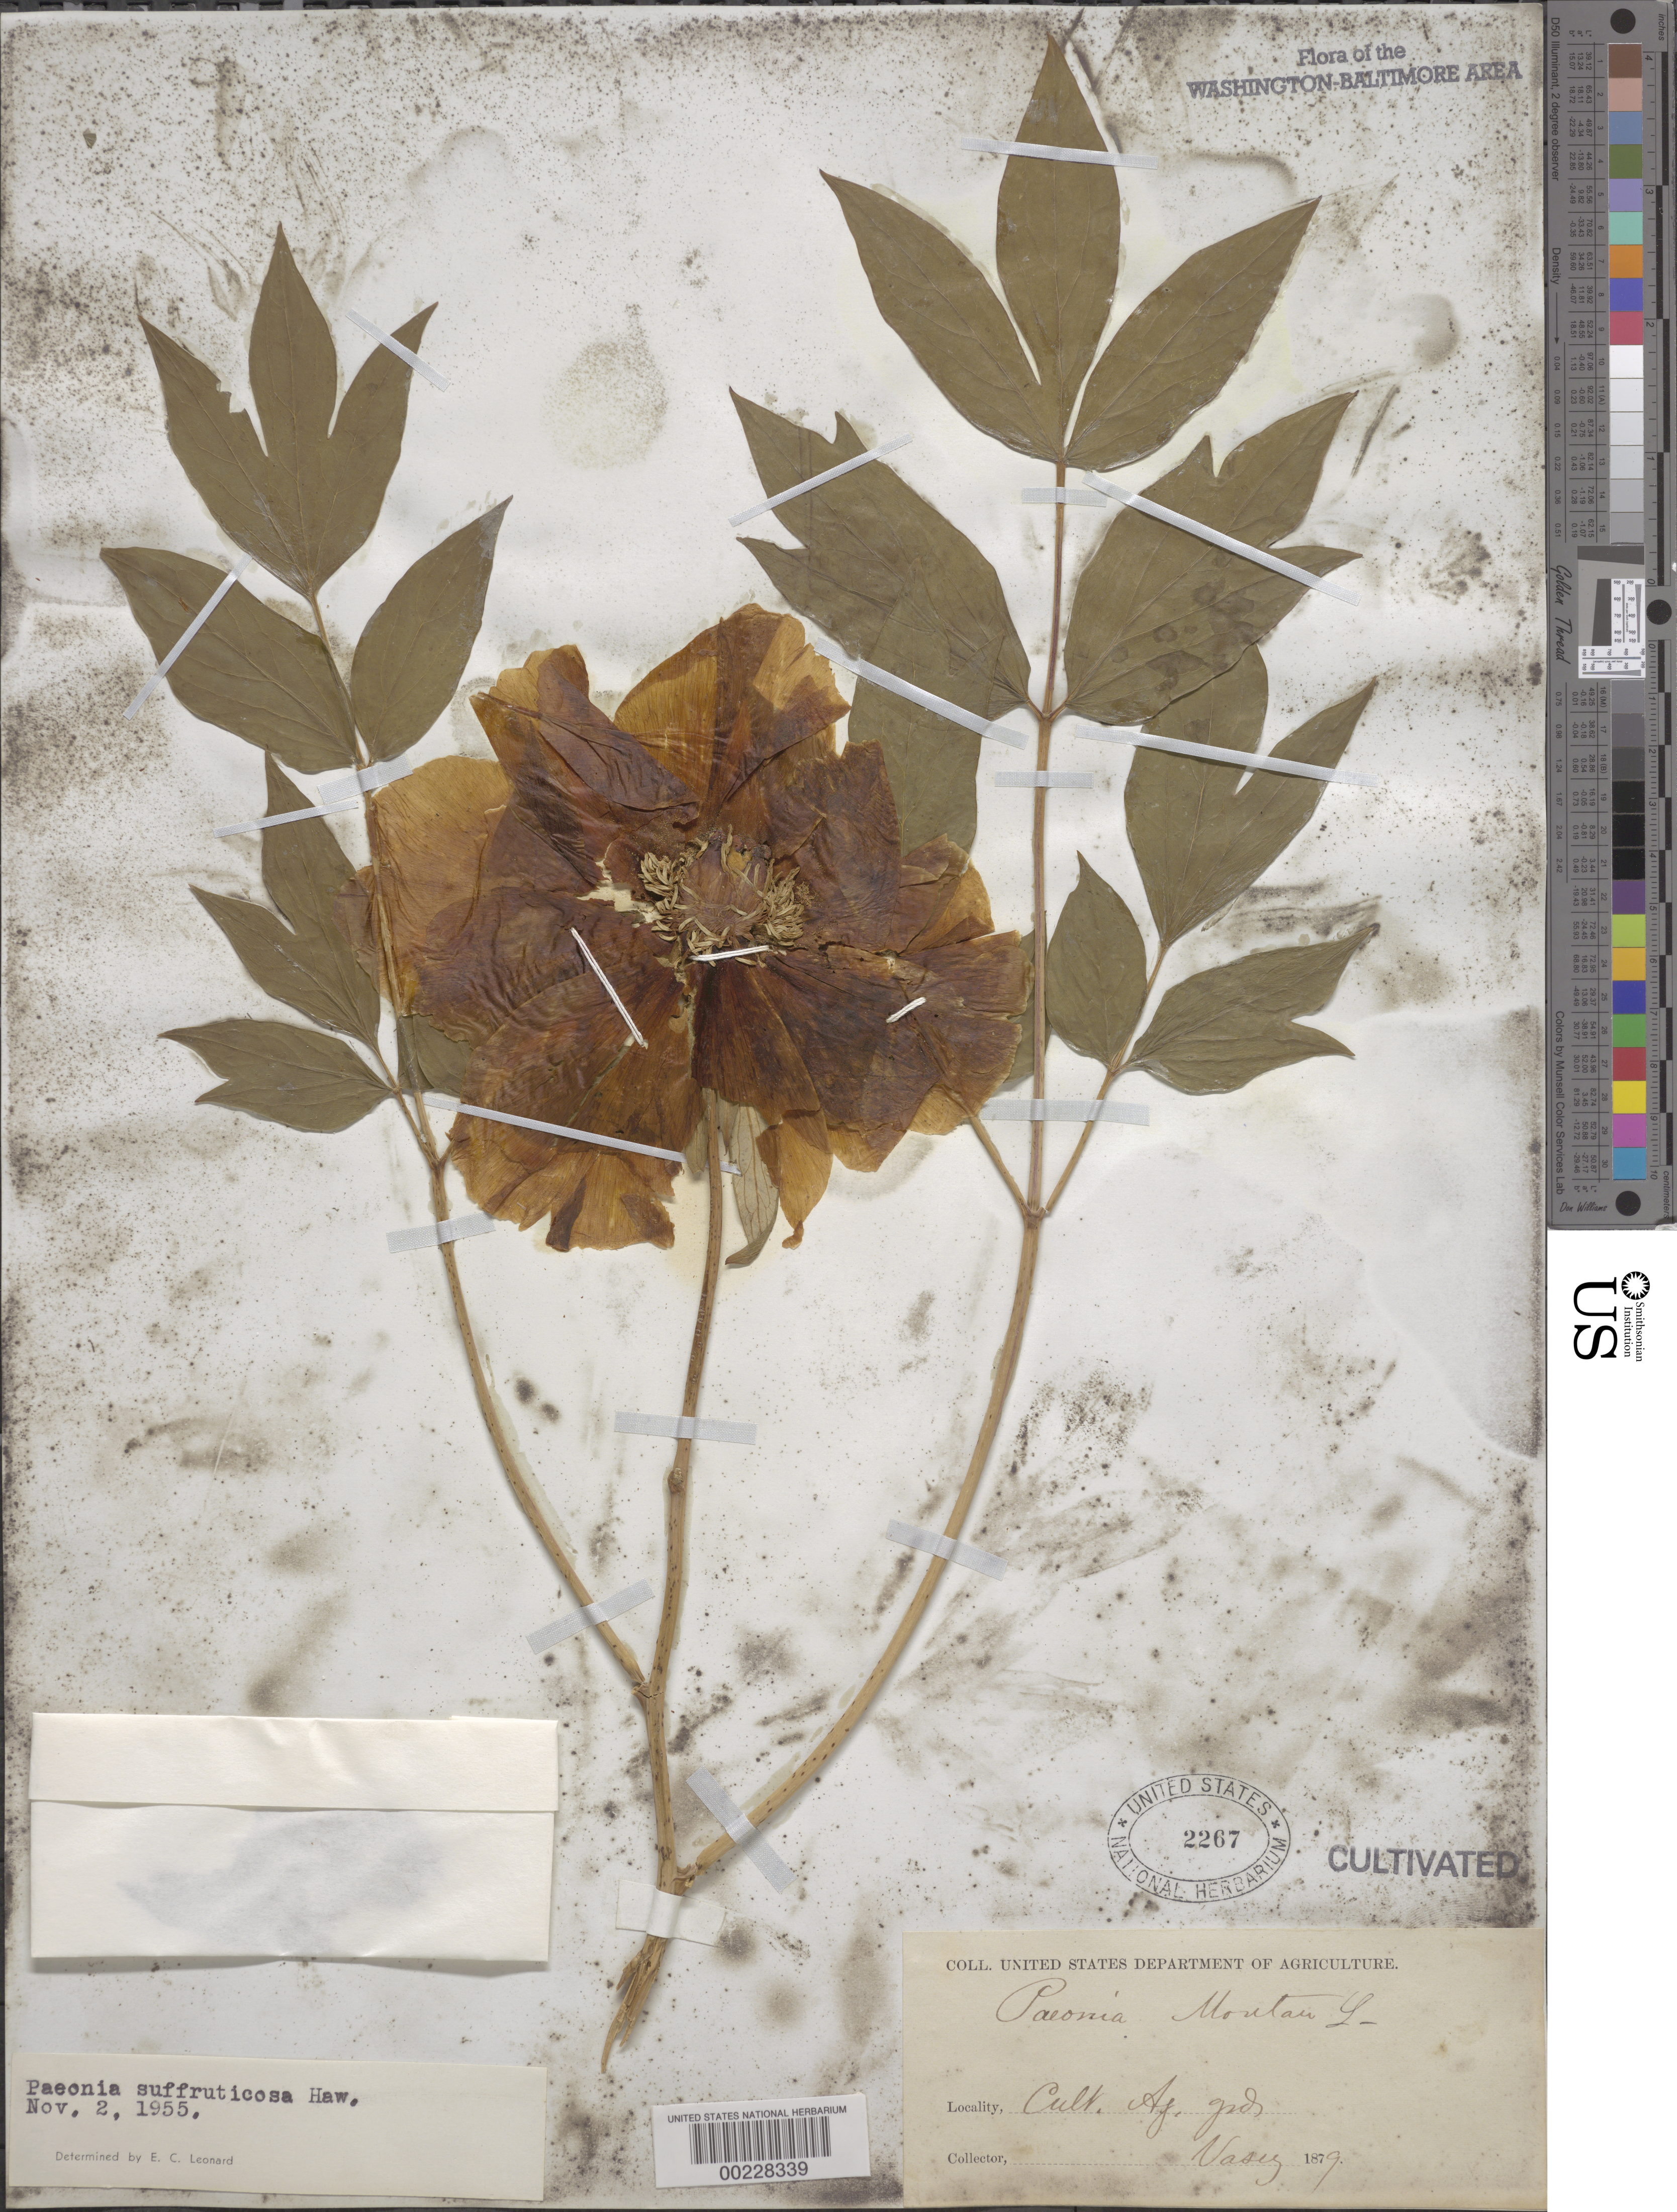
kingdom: Plantae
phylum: Tracheophyta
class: Magnoliopsida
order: Saxifragales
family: Paeoniaceae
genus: Paeonia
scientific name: Paeonia x suffruticosa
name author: Andrews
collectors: G. R. Vasey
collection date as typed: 1879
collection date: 1879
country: United States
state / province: District of Columbia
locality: Agricultural grounds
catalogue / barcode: US 2267